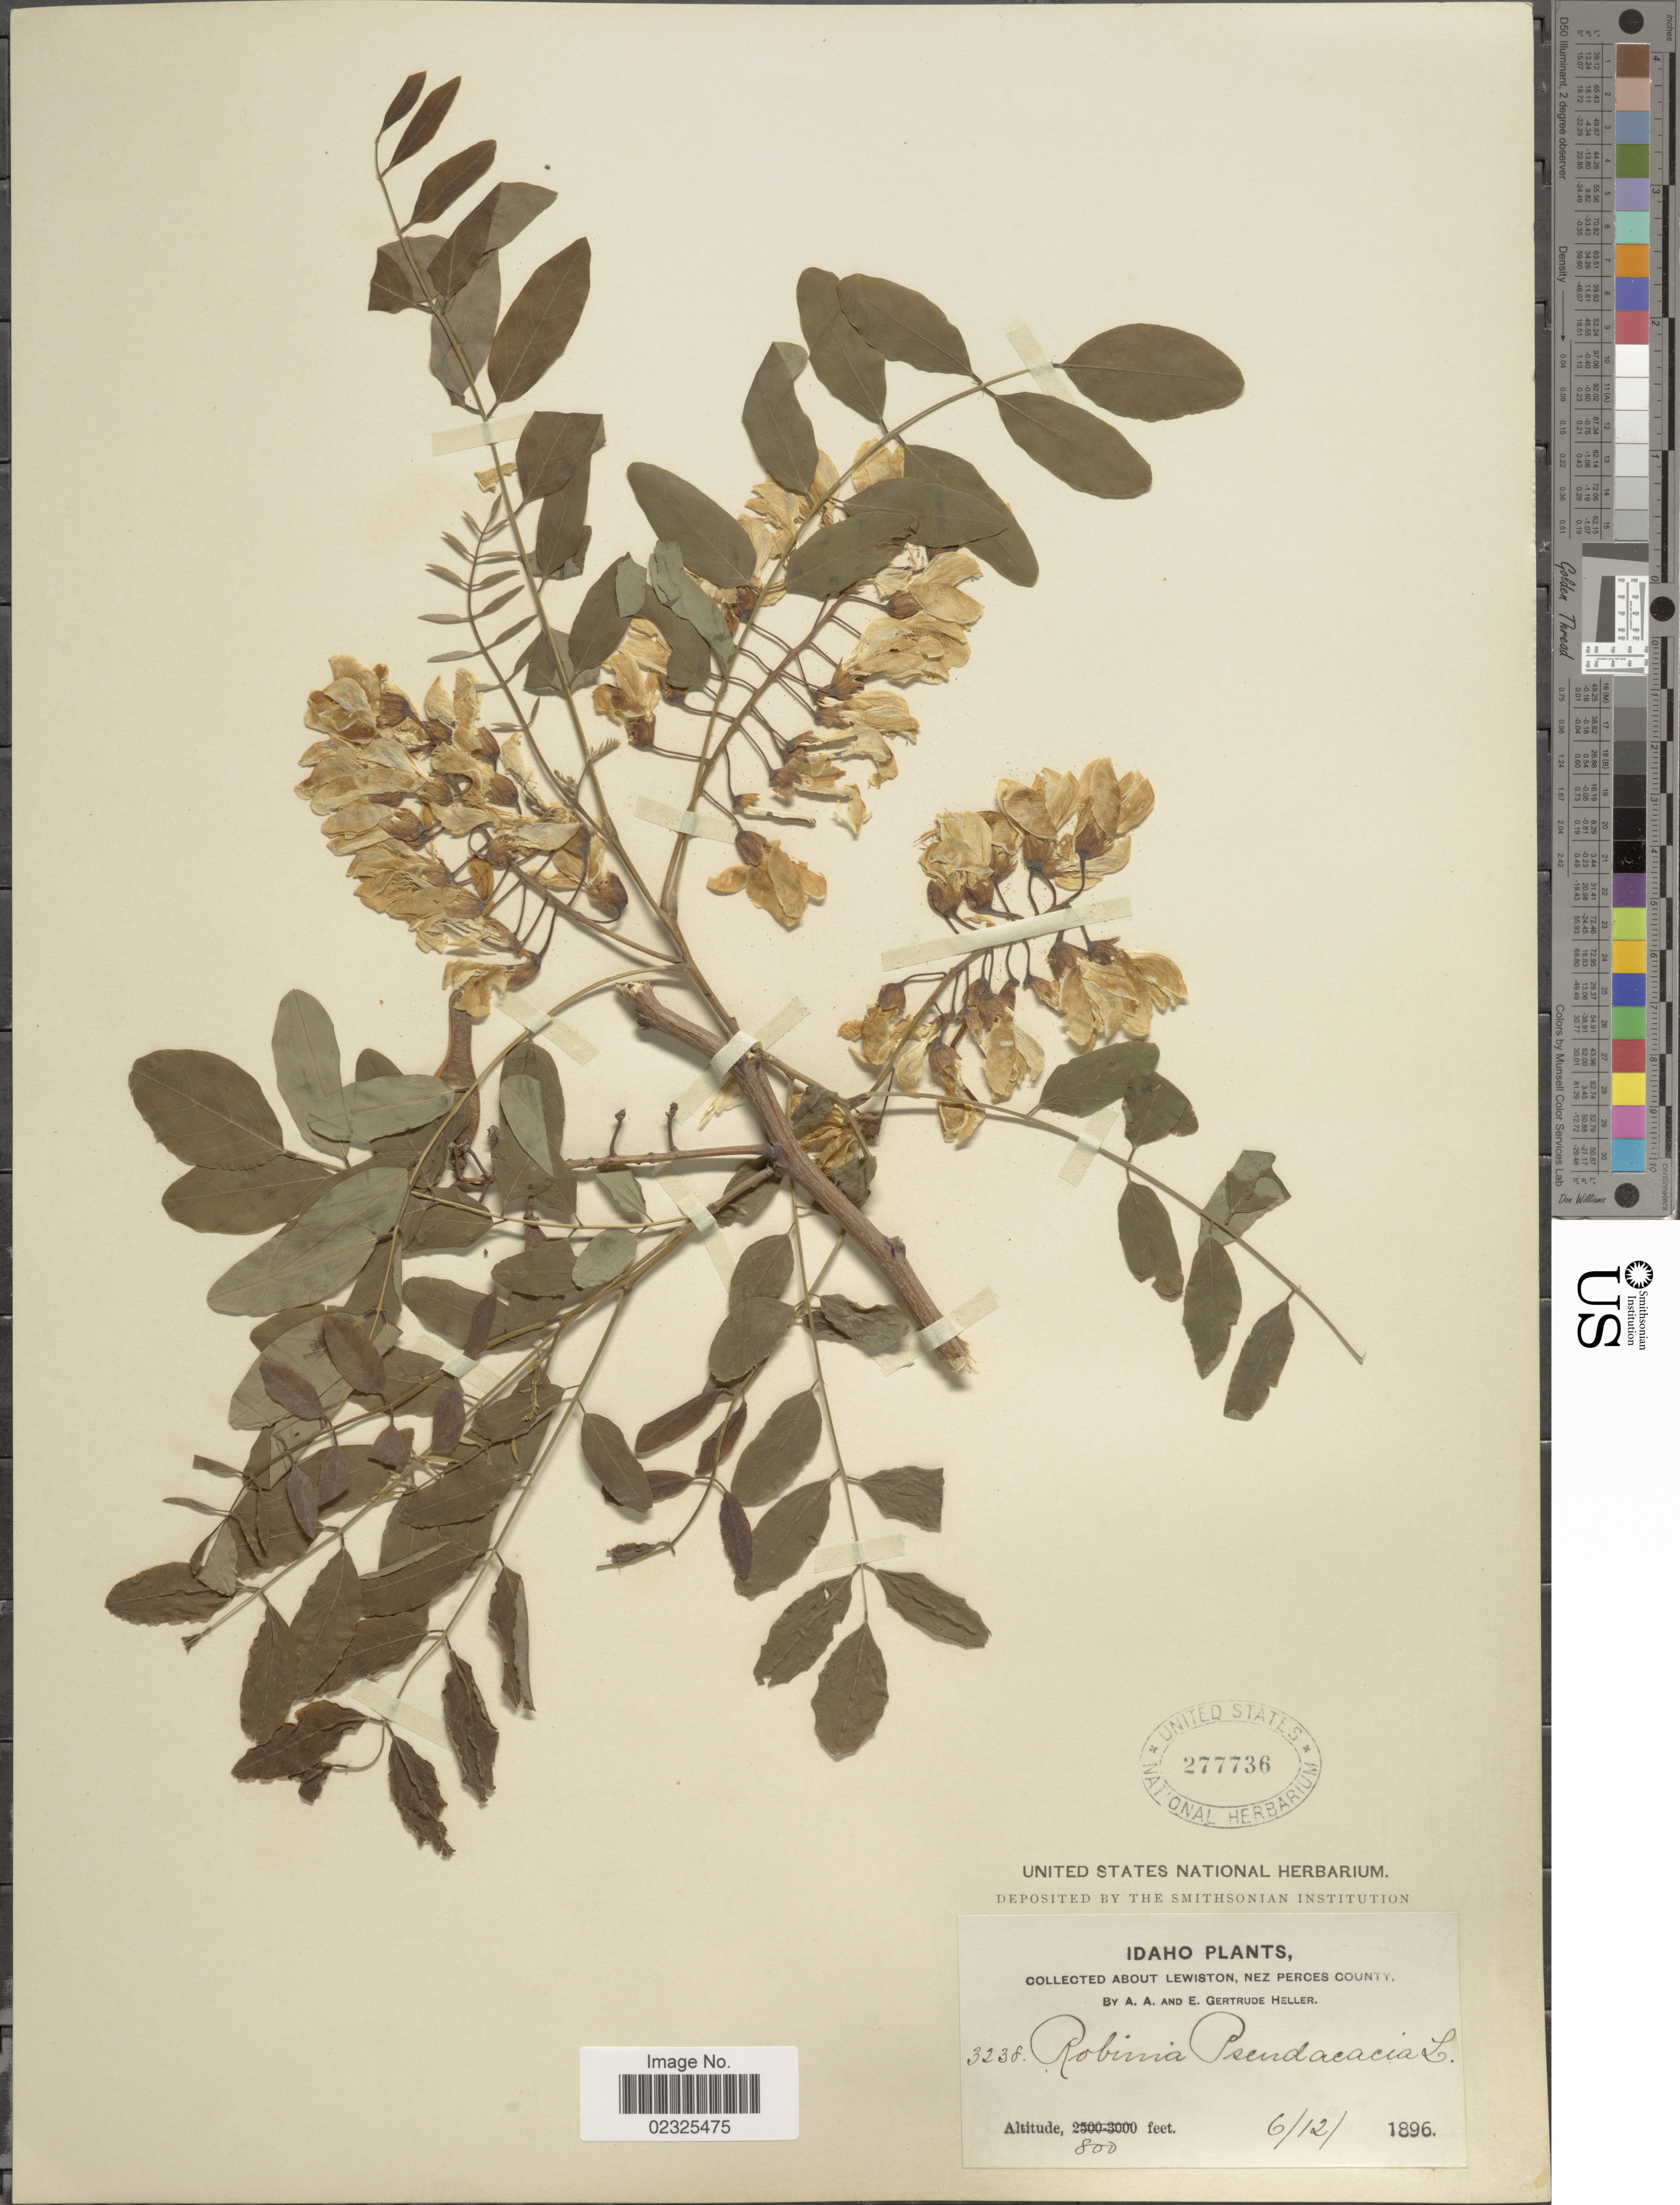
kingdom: Plantae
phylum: Tracheophyta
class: Magnoliopsida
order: Fabales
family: Fabaceae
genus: Robinia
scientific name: Robinia pseudoacacia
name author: L.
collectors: A. A. Heller & E. G. Halbach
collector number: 3238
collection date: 1896-06-12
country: United States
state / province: Idaho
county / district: Nez Perce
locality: About Lewiston.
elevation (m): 244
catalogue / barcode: US 277736